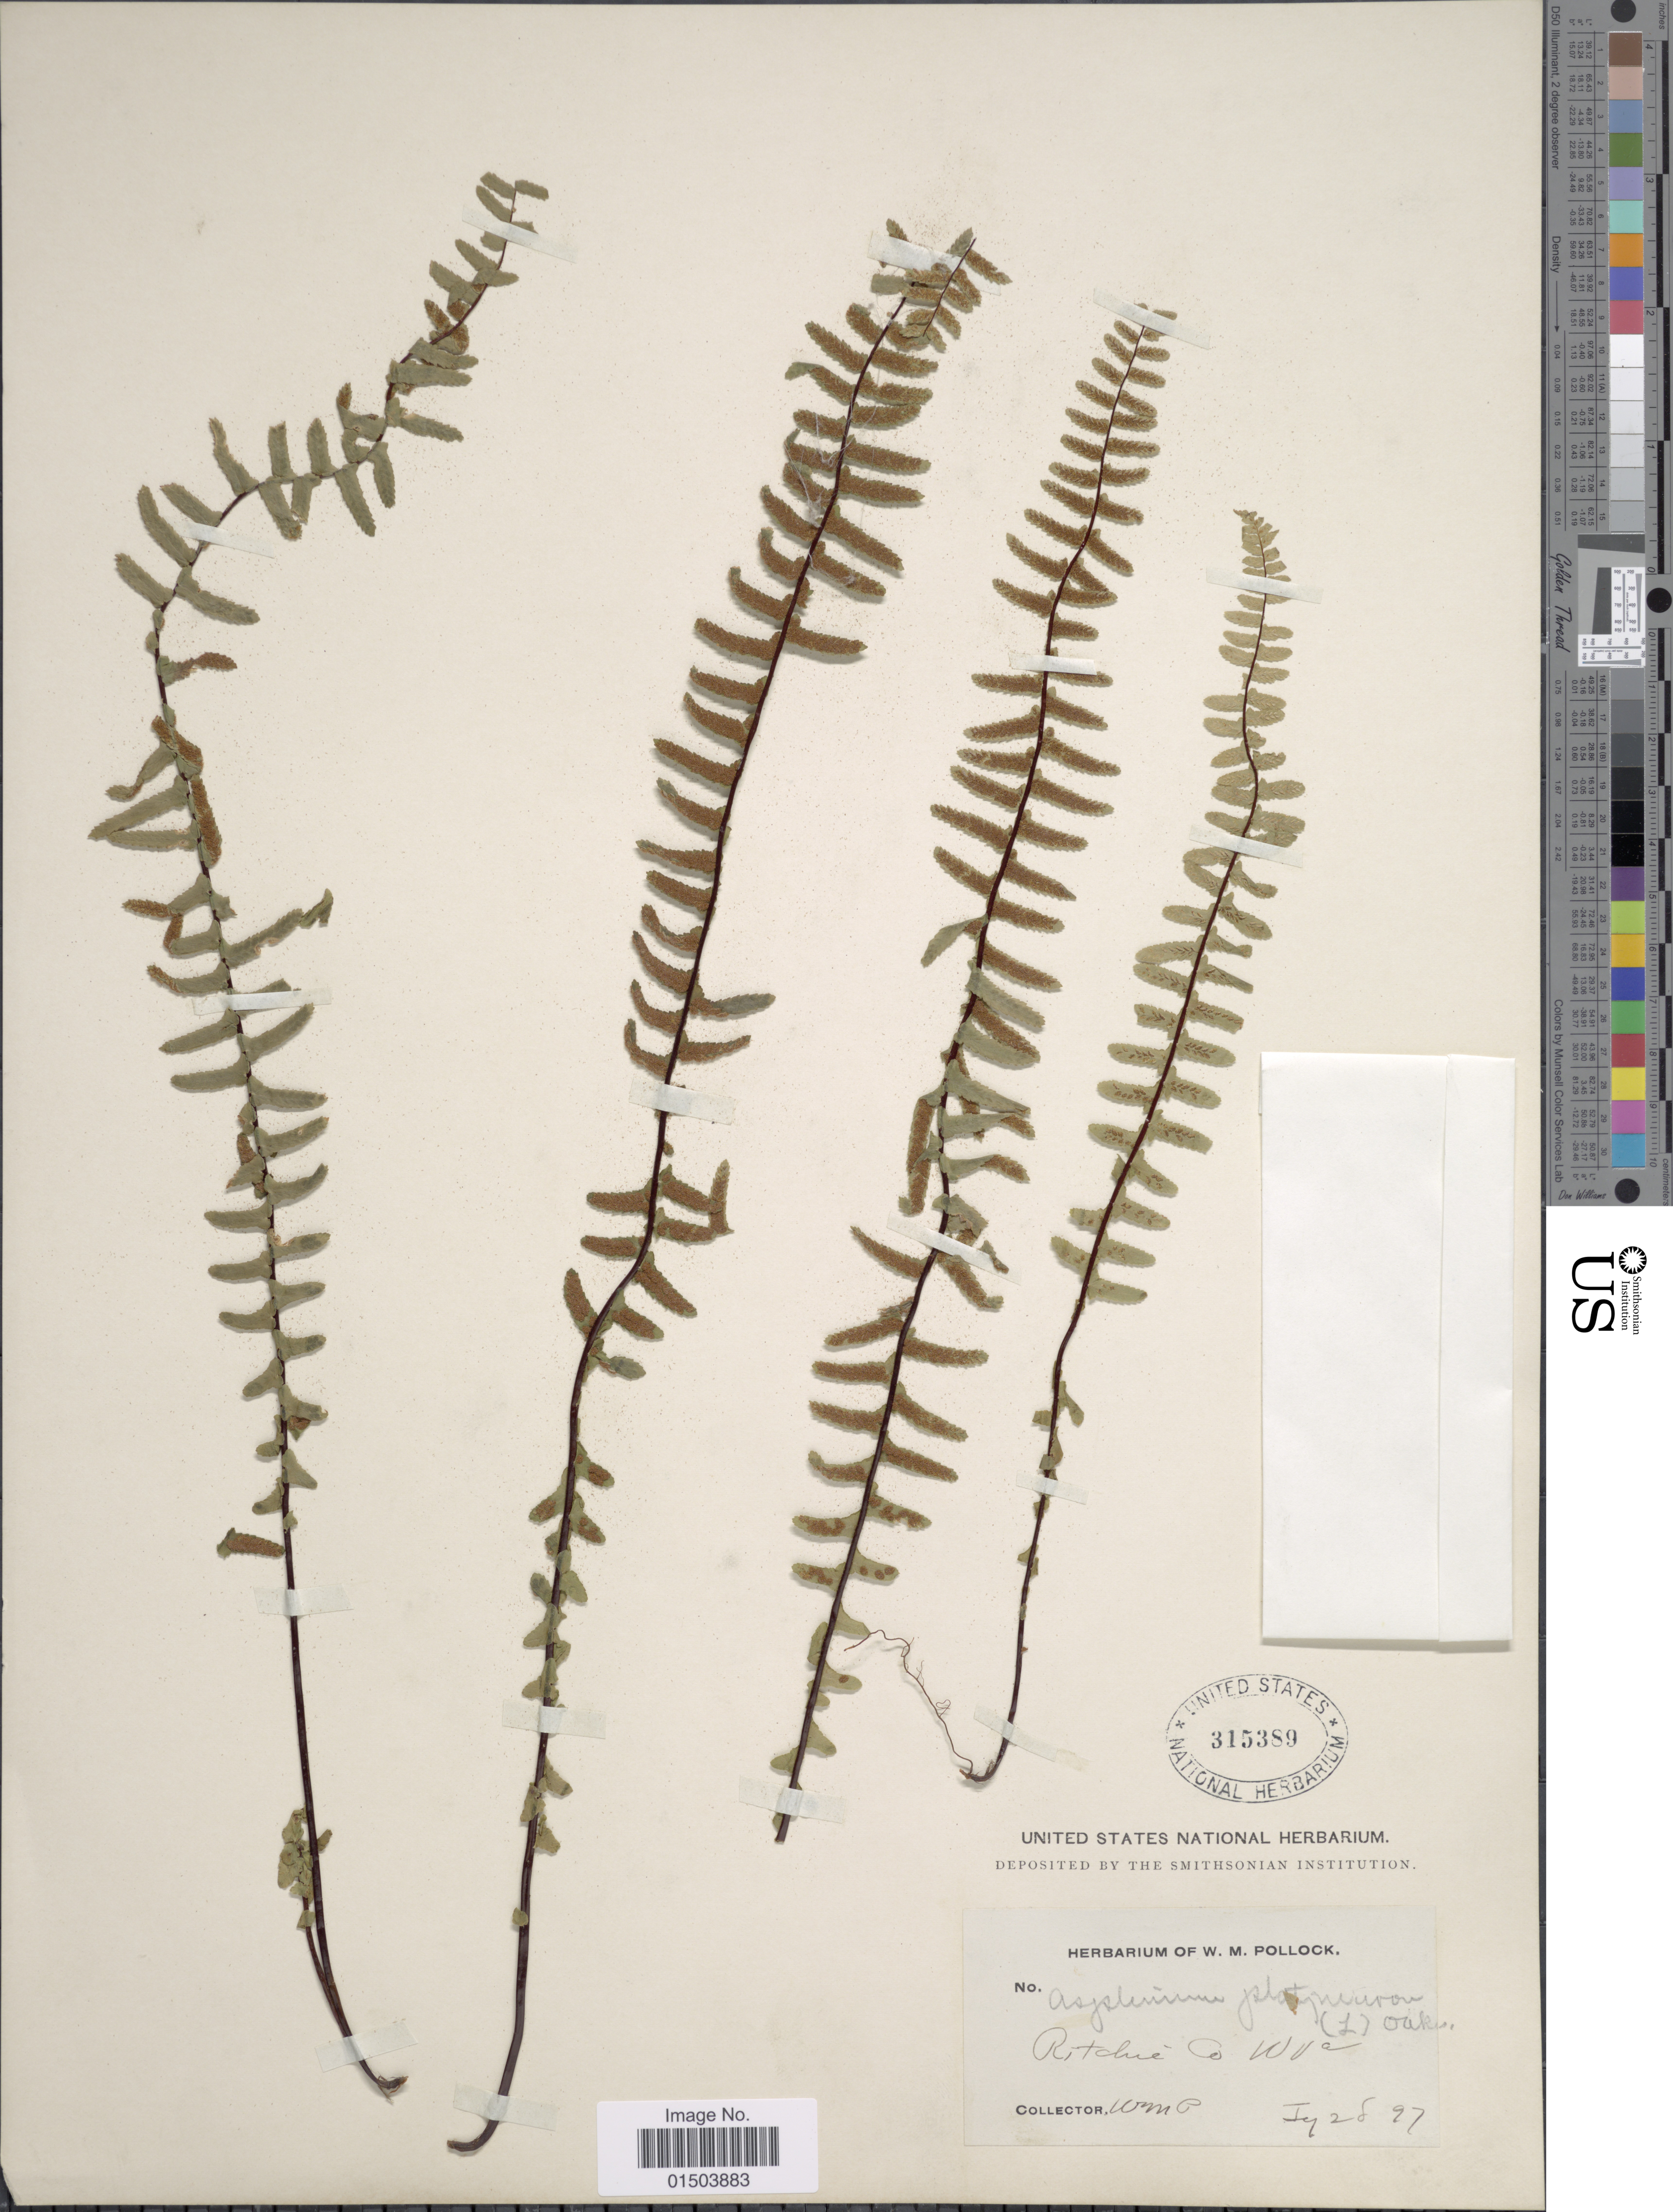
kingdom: Plantae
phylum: Tracheophyta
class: Polypodiopsida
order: Polypodiales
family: Aspleniaceae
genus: Asplenium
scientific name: Asplenium platyneuron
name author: (L.) Britton, Stearns & Poggenb.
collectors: W. M. Pollock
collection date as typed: Transcribed d/m/y: 28/7/97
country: United States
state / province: West Virginia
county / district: Ritchie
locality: Ritchie Co.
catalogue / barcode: US 315389